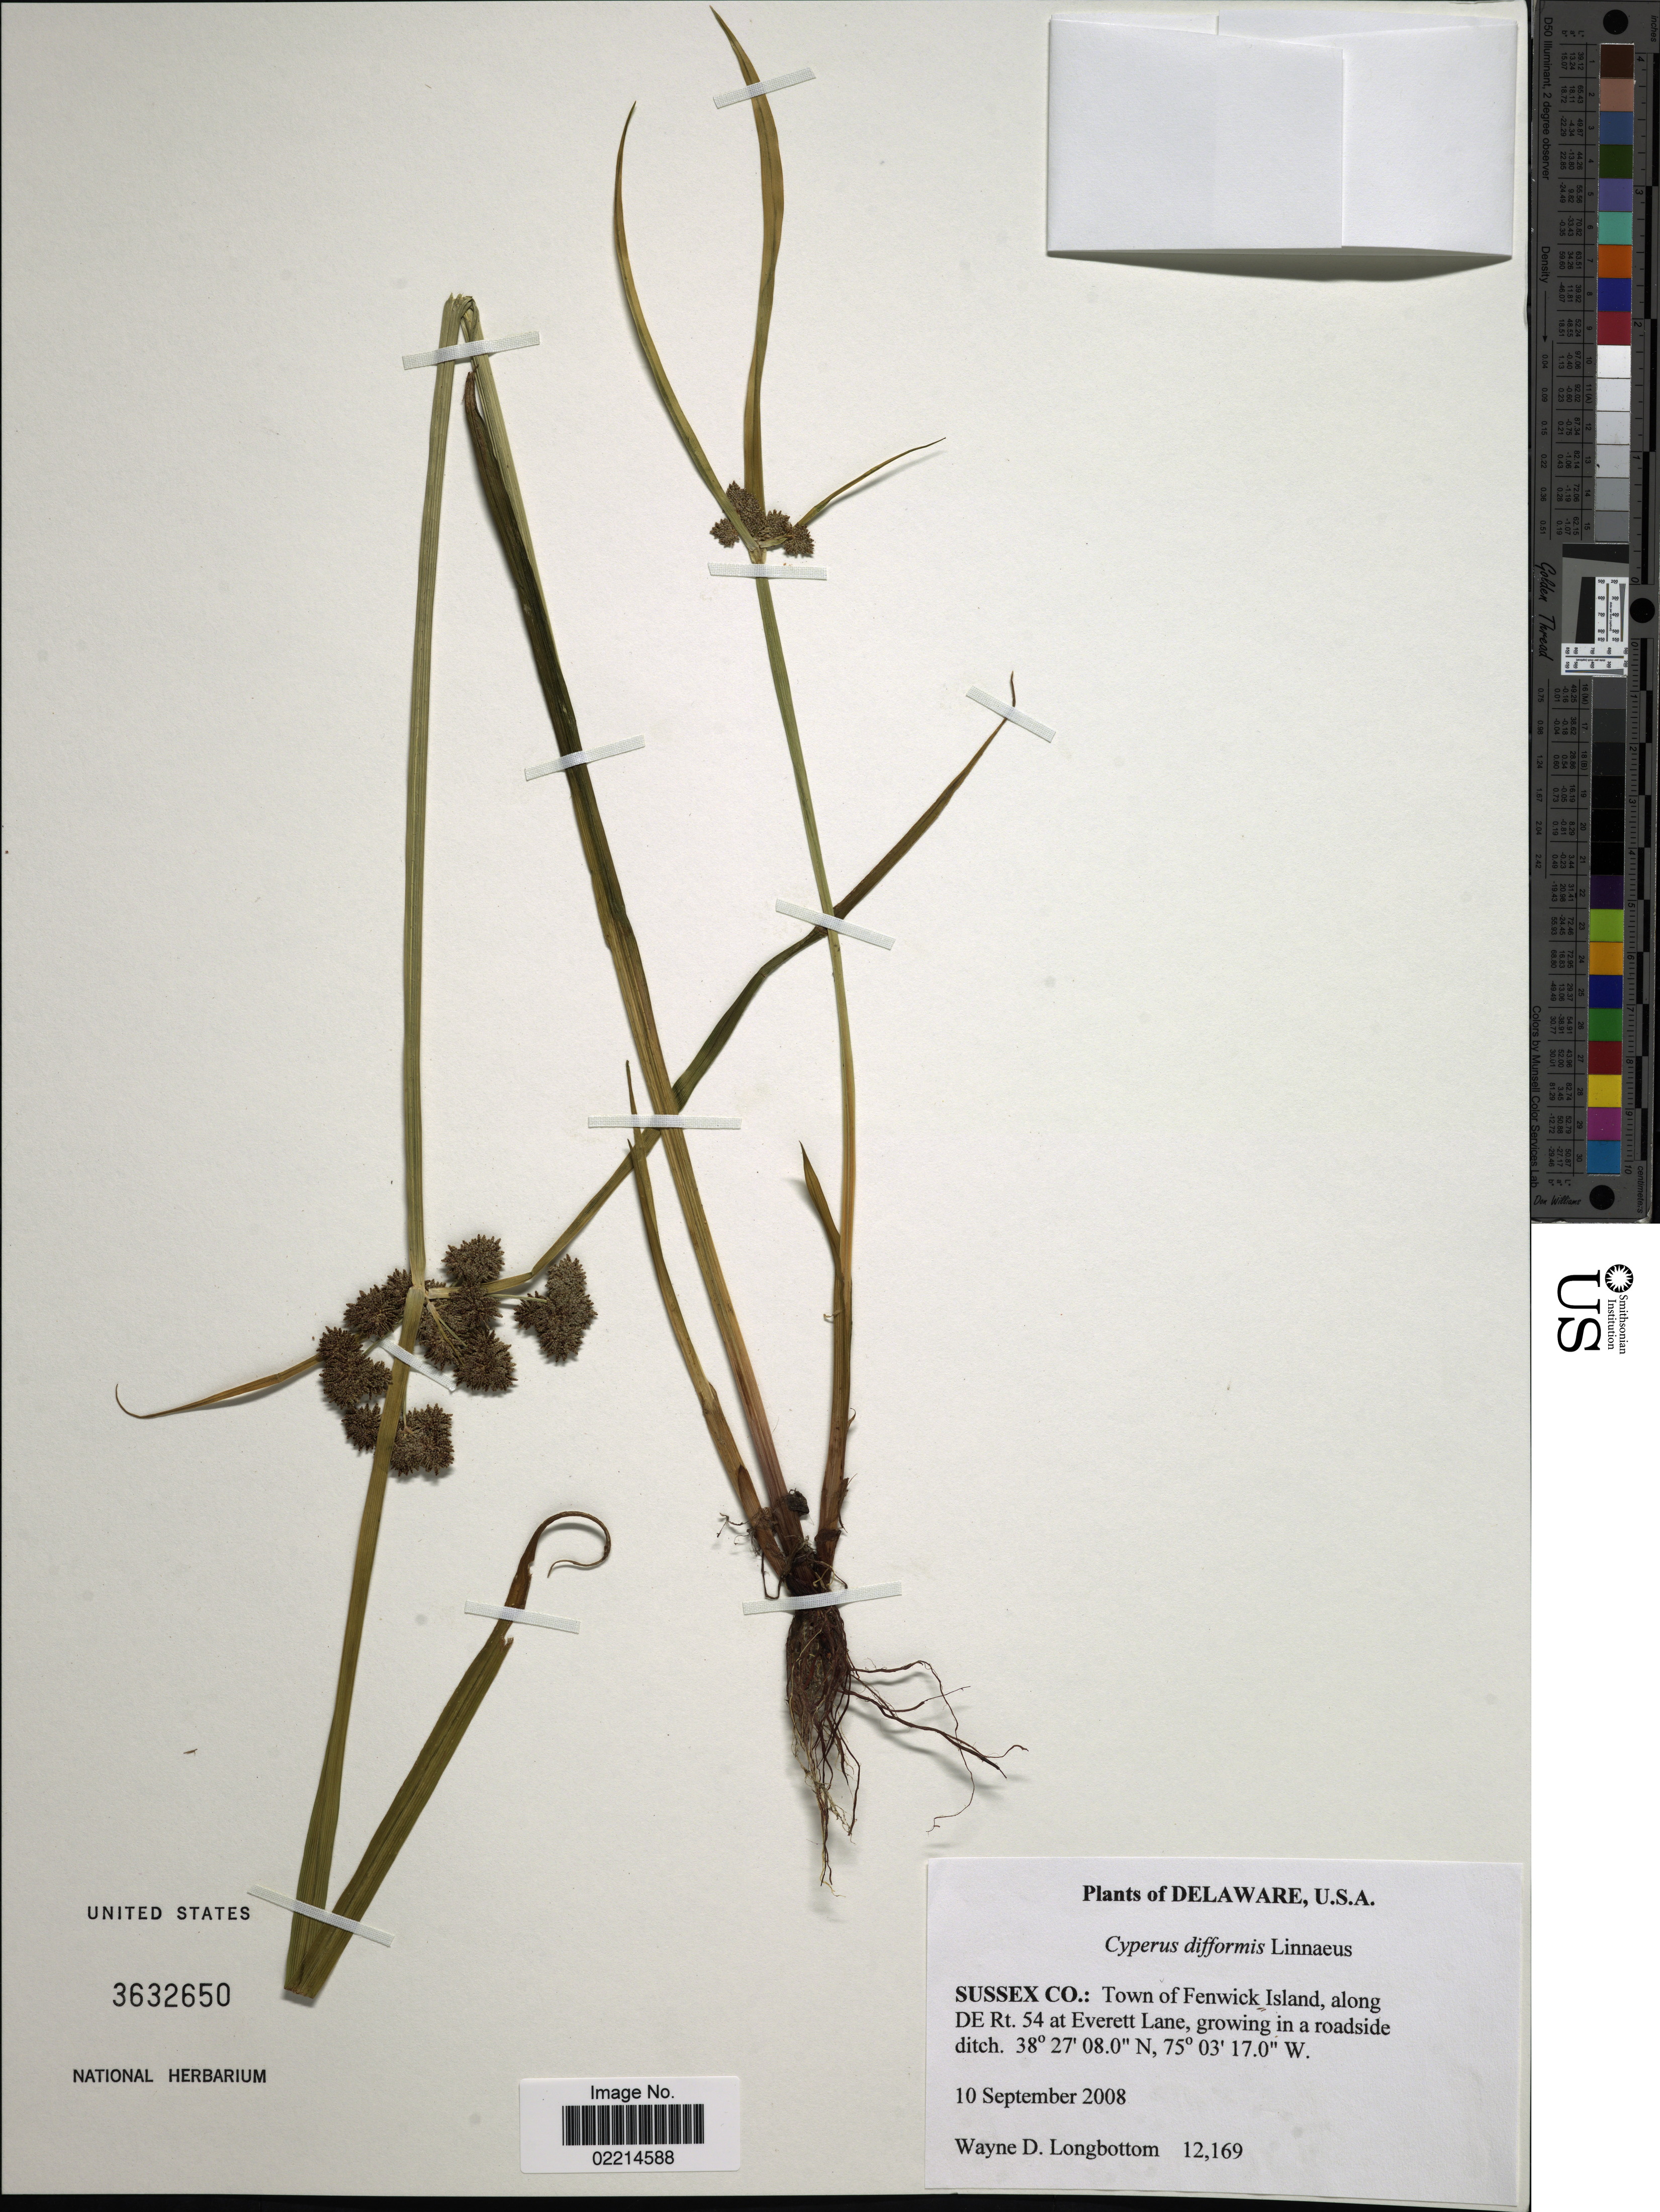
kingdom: Plantae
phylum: Tracheophyta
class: Liliopsida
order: Poales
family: Cyperaceae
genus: Cyperus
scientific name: Cyperus difformis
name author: L.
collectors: W. D. Longbottom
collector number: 12169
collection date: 2008-09-10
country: United States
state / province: Delaware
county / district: Sussex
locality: Sussex Co.: Town of Fenwick Island, along DE Rt. 54 at Everett Lane, growing in a roadside ditch.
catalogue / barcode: US 3632650